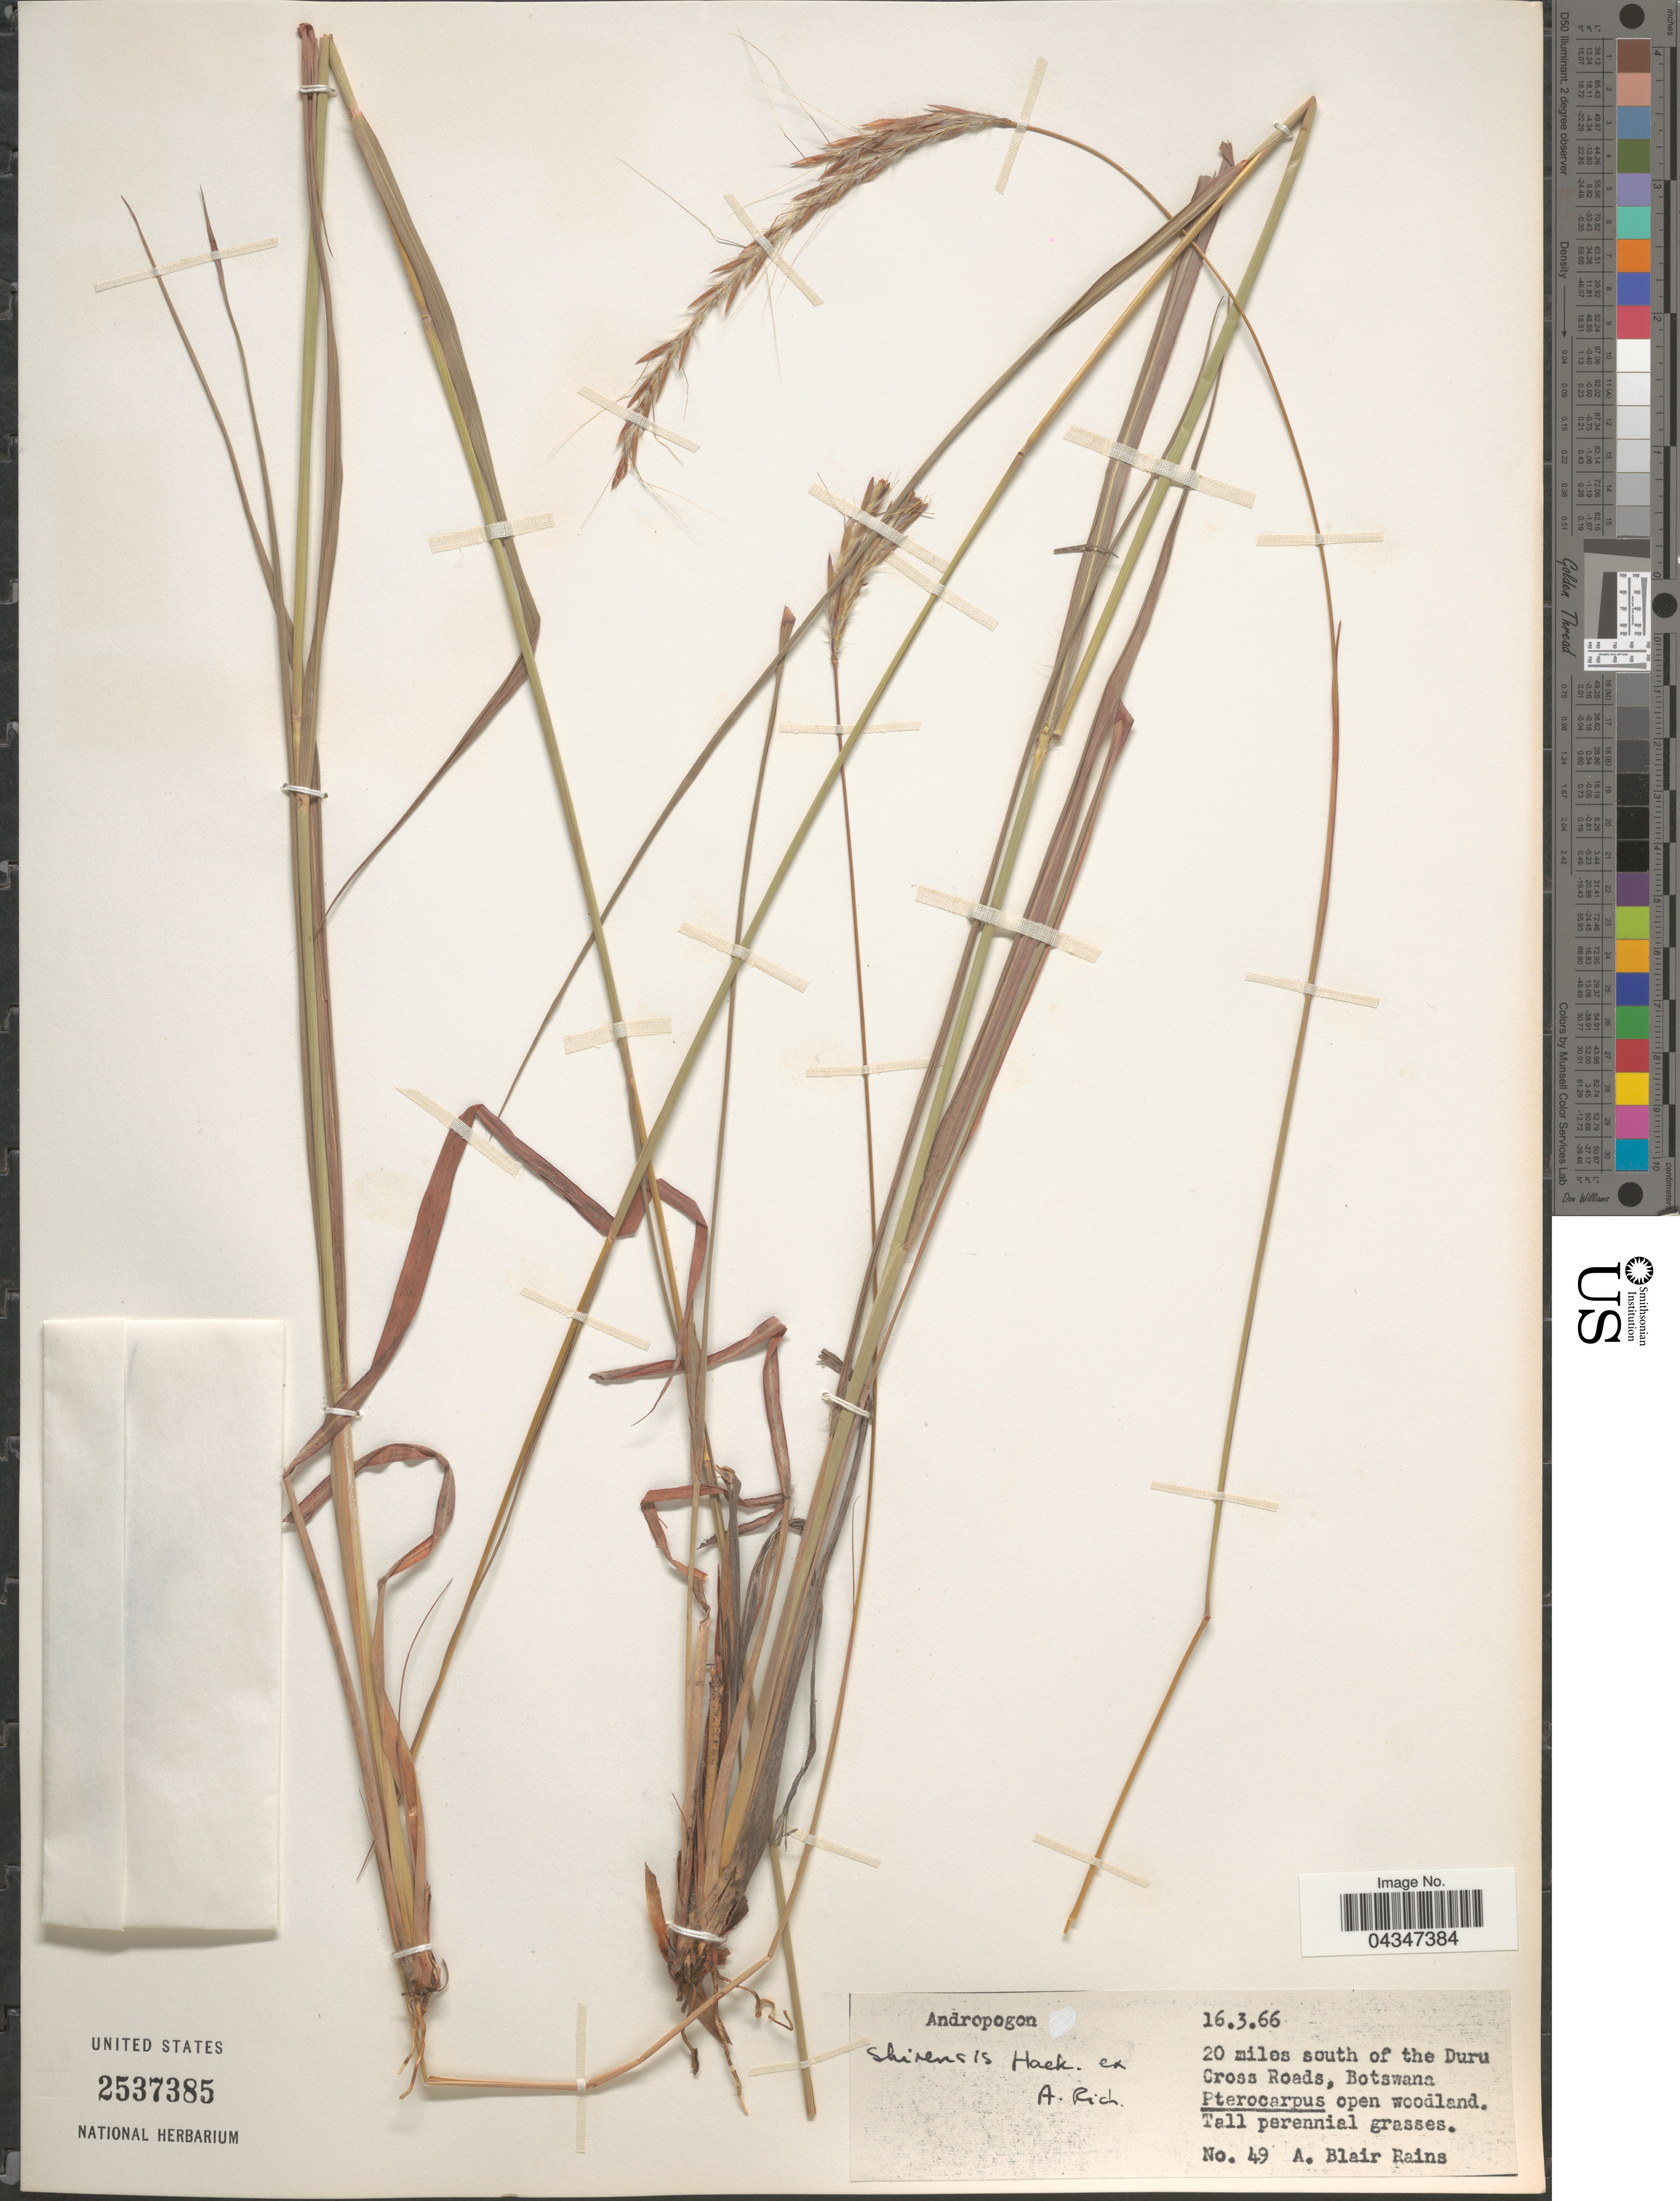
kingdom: Plantae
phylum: Tracheophyta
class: Liliopsida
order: Poales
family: Poaceae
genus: Andropogon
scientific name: Andropogon schirensis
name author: Hochst. ex A. Rich.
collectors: A. Blair Rains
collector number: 49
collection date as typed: Transcribed d/m/y: 16/3/66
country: Botswana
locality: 20 miles south of the Duru Cross Roads, Botswana.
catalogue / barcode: US 2537385